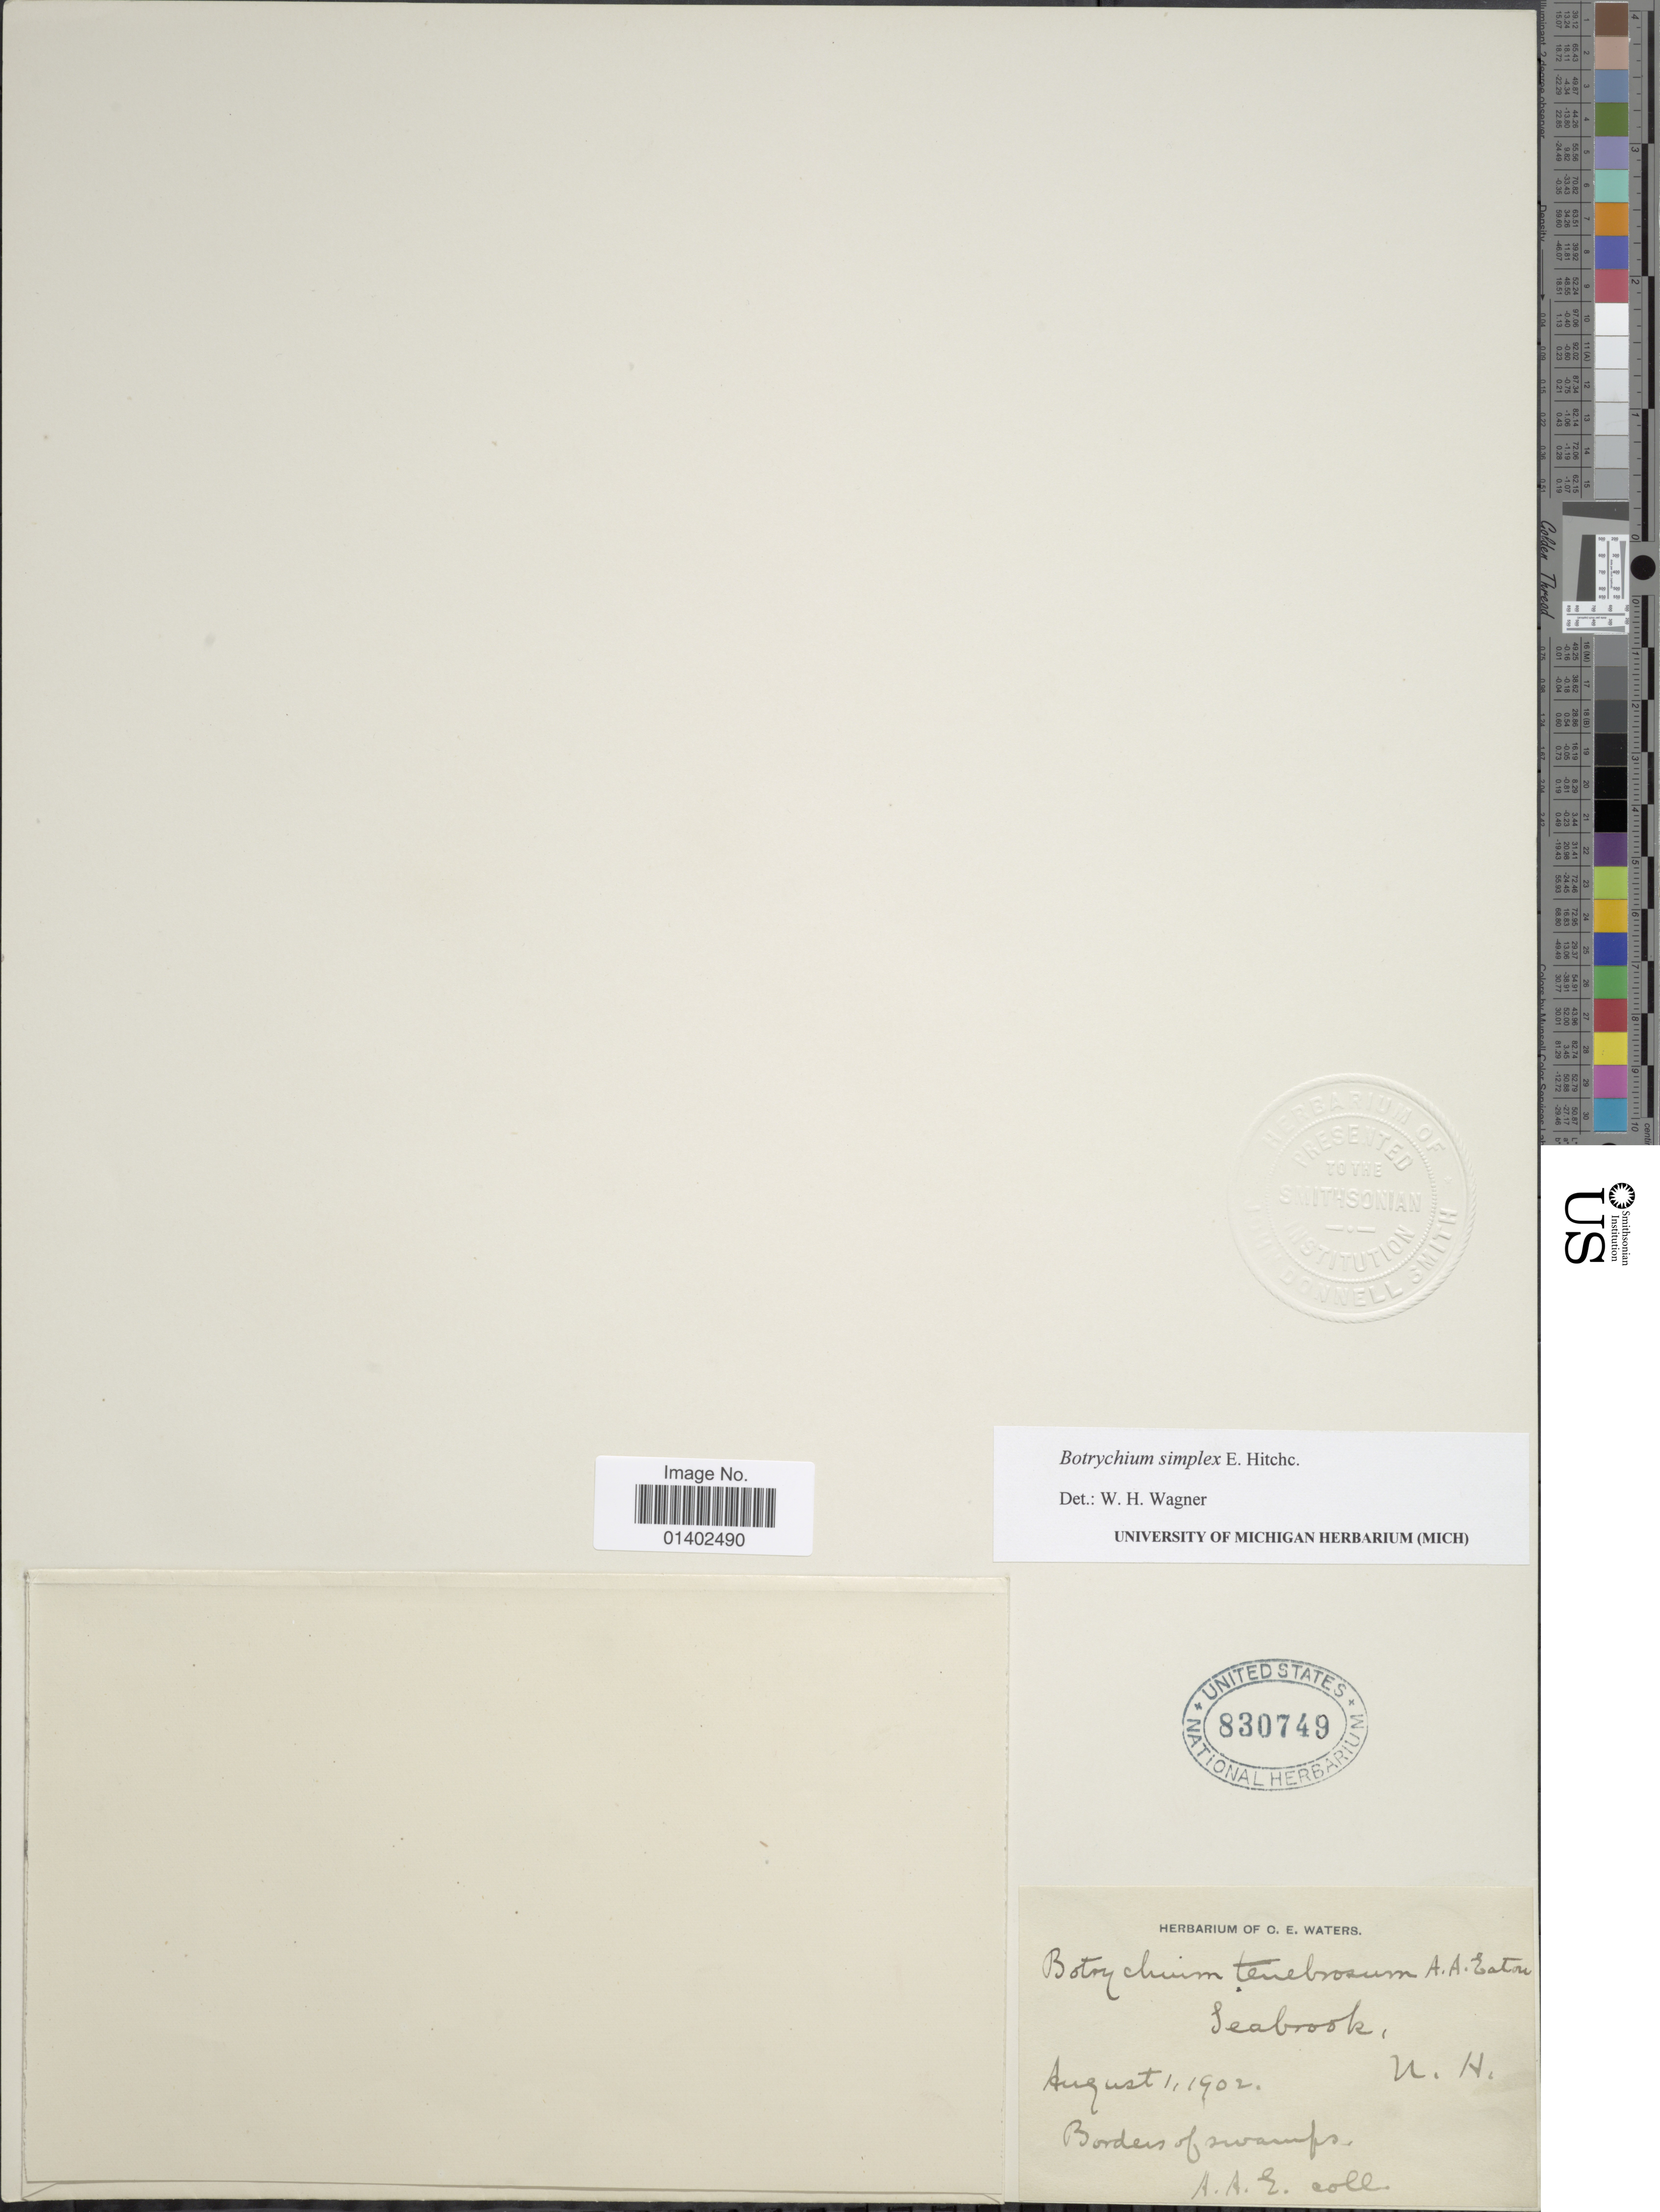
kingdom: Plantae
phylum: Tracheophyta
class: Polypodiopsida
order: Ophioglossales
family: Ophioglossaceae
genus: Botrychium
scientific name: Botrychium simplex var. tenebrosum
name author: (A.A. Eaton) R.T. Clausen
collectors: C. Waters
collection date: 1902-08-01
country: United States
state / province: New Hampshire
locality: Seabrook, Borders of swamps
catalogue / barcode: US 830749